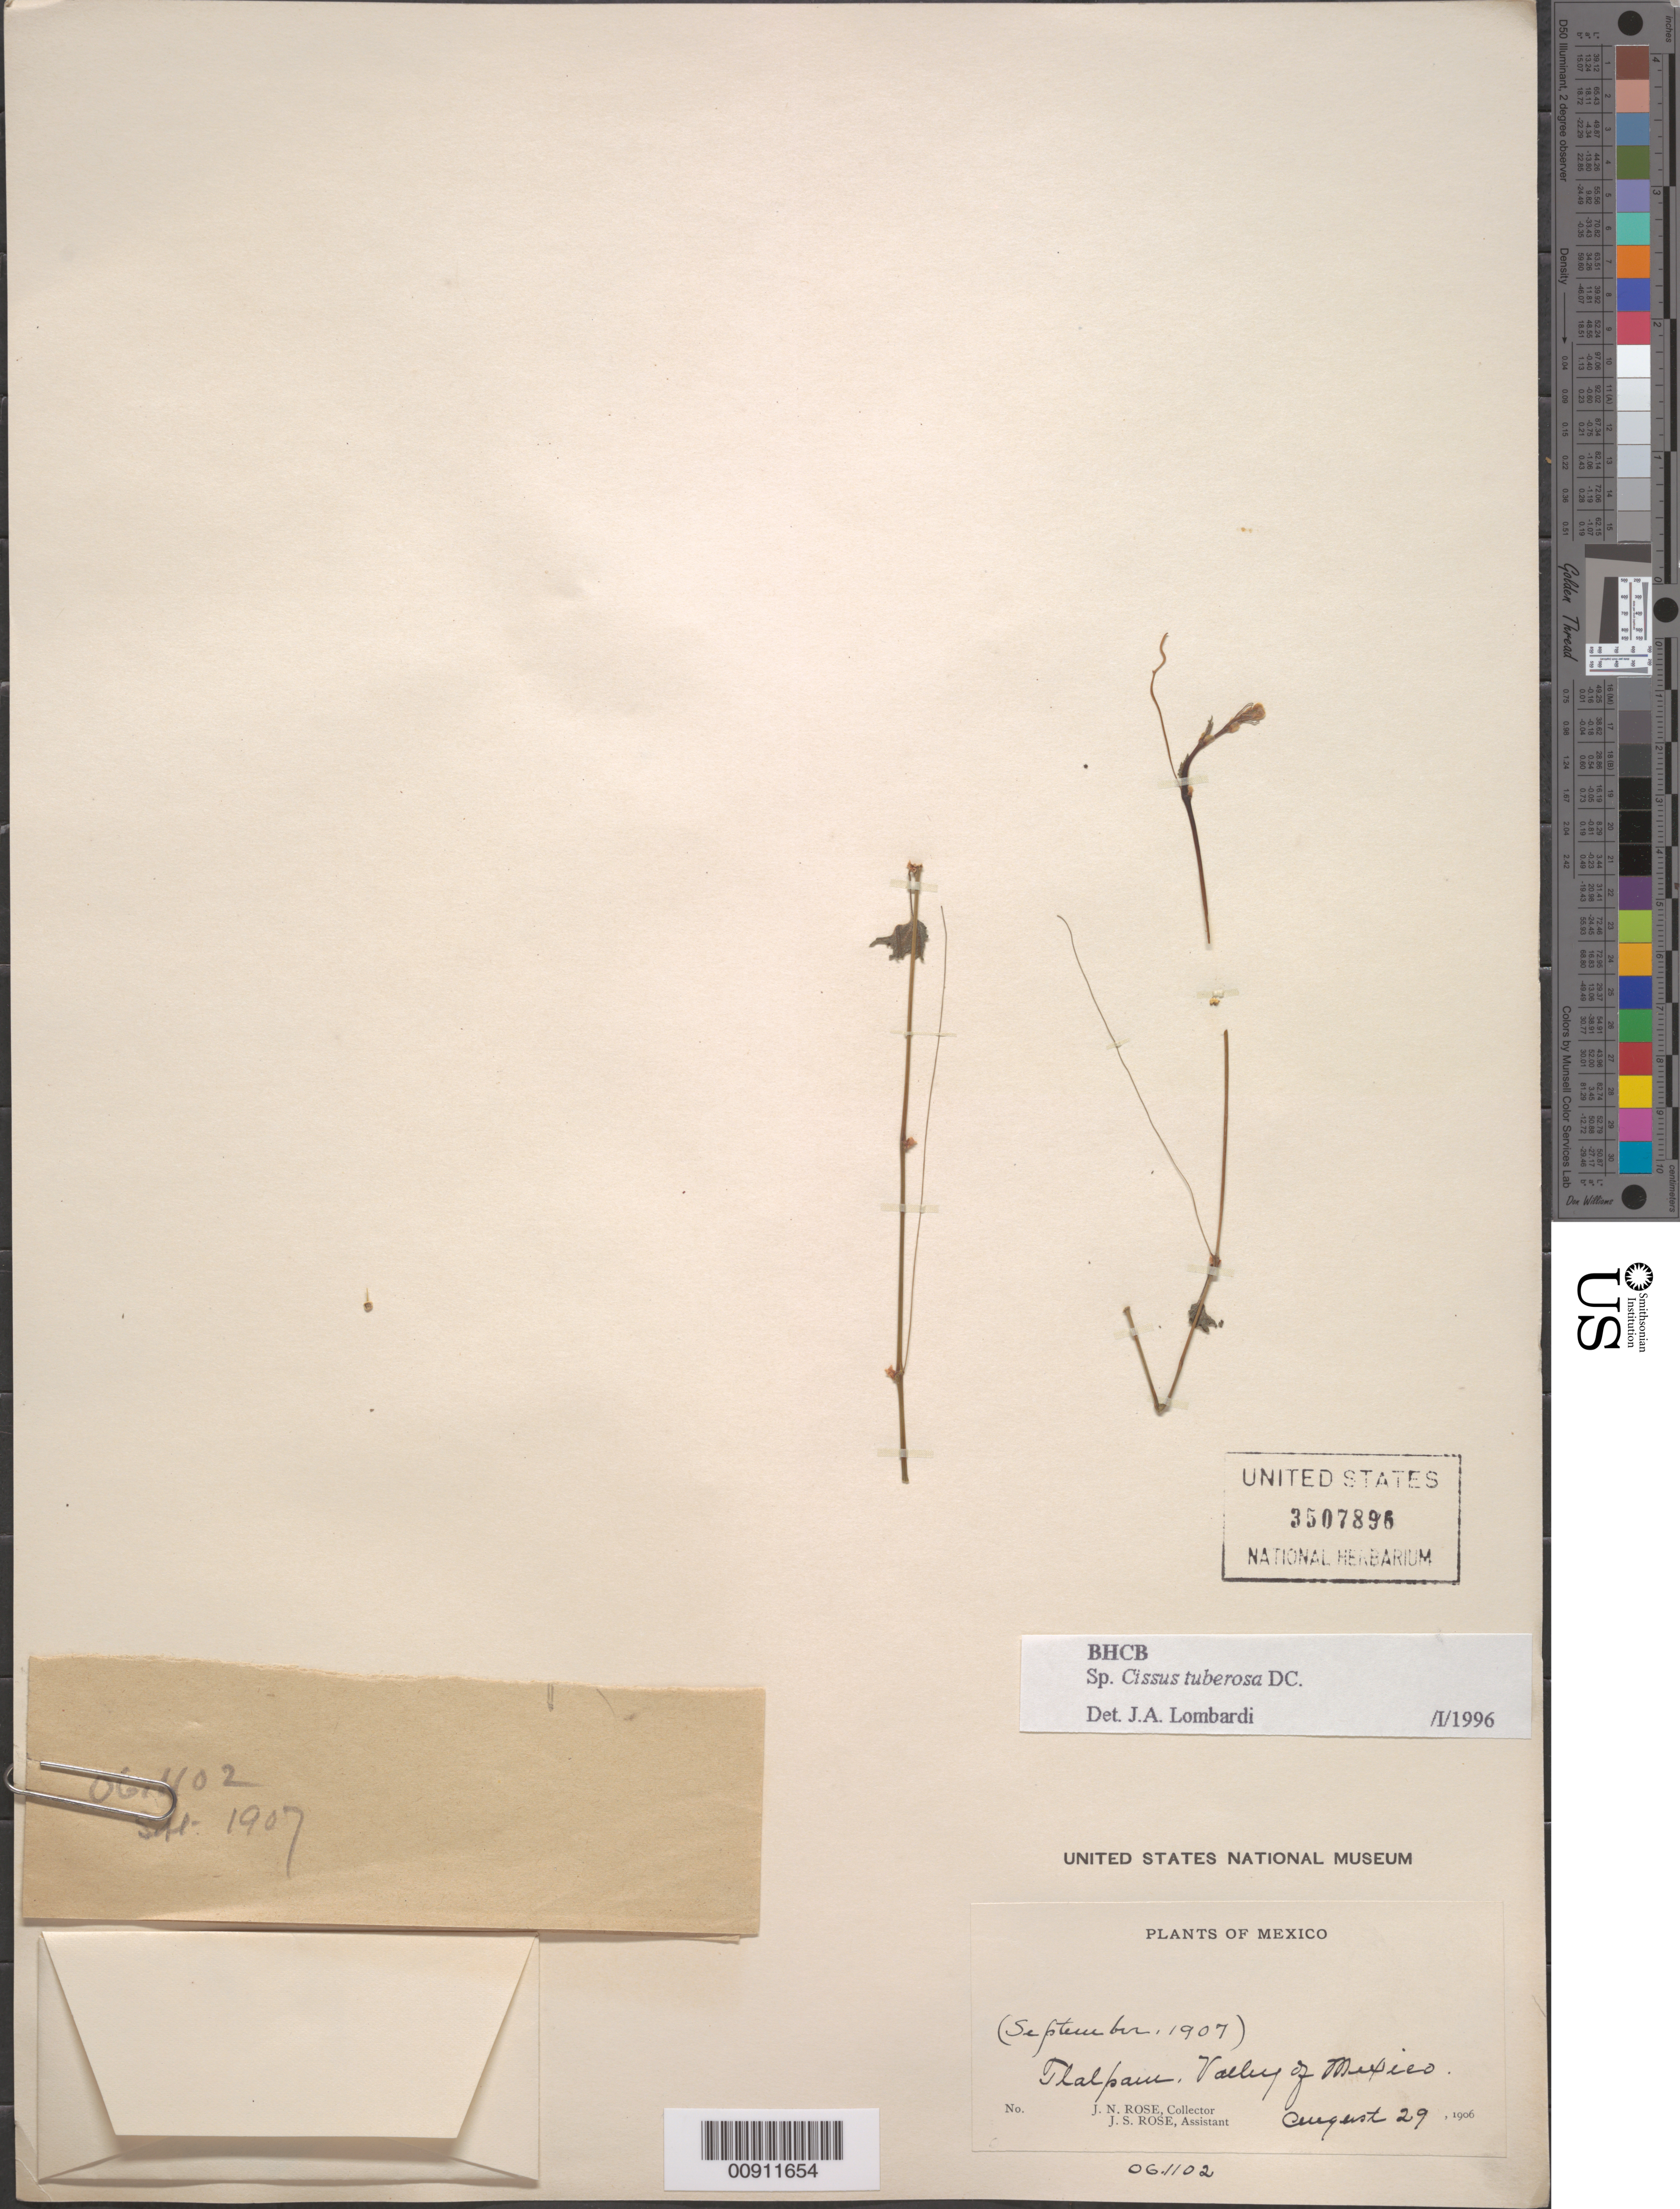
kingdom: Plantae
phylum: Tracheophyta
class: Magnoliopsida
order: Vitales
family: Vitaceae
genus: Cissus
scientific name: Cissus tuberosa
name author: Moc. & Sessé ex DC.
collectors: J. N. Rose & J. S. Rose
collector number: Green House No. 06.1102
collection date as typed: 29 Aug 1906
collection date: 1906-08-29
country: Mexico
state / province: Distrito Federal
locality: Tlalpam, Valley of México.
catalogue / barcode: US 3507896